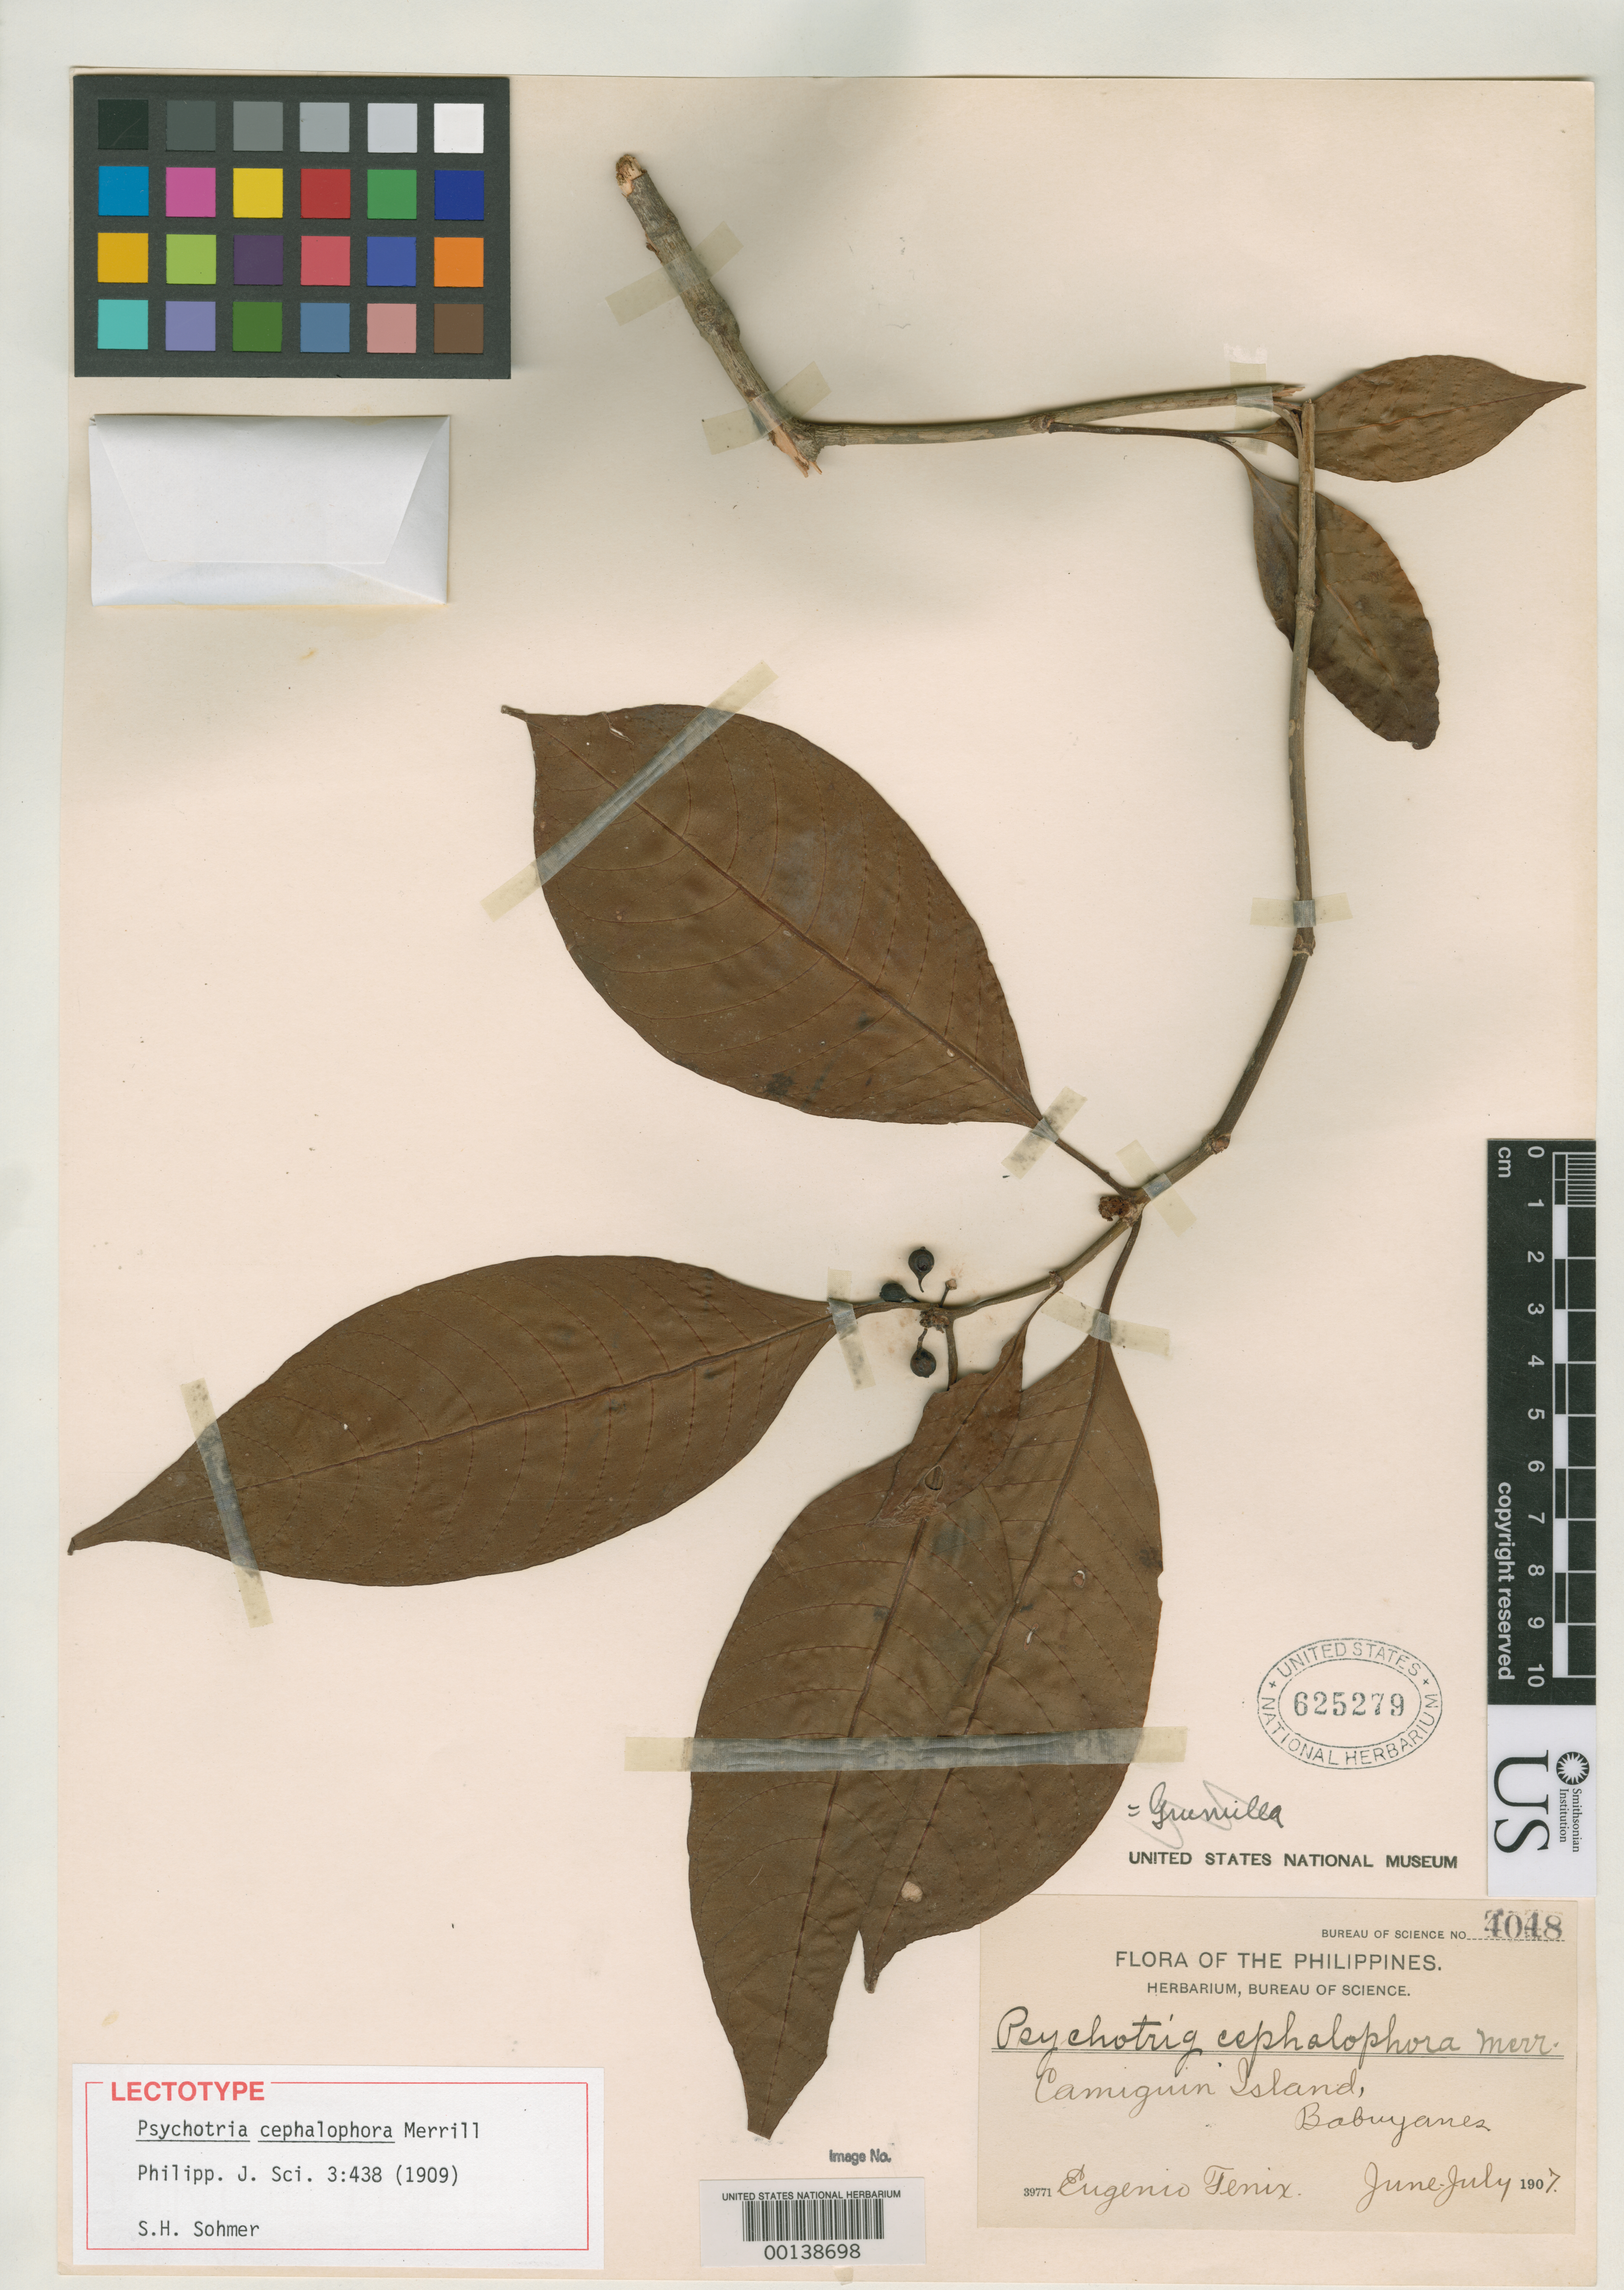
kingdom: Plantae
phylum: Tracheophyta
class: Magnoliopsida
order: Gentianales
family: Rubiaceae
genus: Psychotria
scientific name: Psychotria cephalophora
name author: Merr.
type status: Isotype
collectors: E. Fénix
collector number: Bur. Sci. 4048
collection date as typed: Jun 1907 to -- Jul 1907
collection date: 1907-06/1907-07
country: Philippines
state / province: Cagayan Valley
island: Camiguin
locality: Cagayan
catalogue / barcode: US 625279